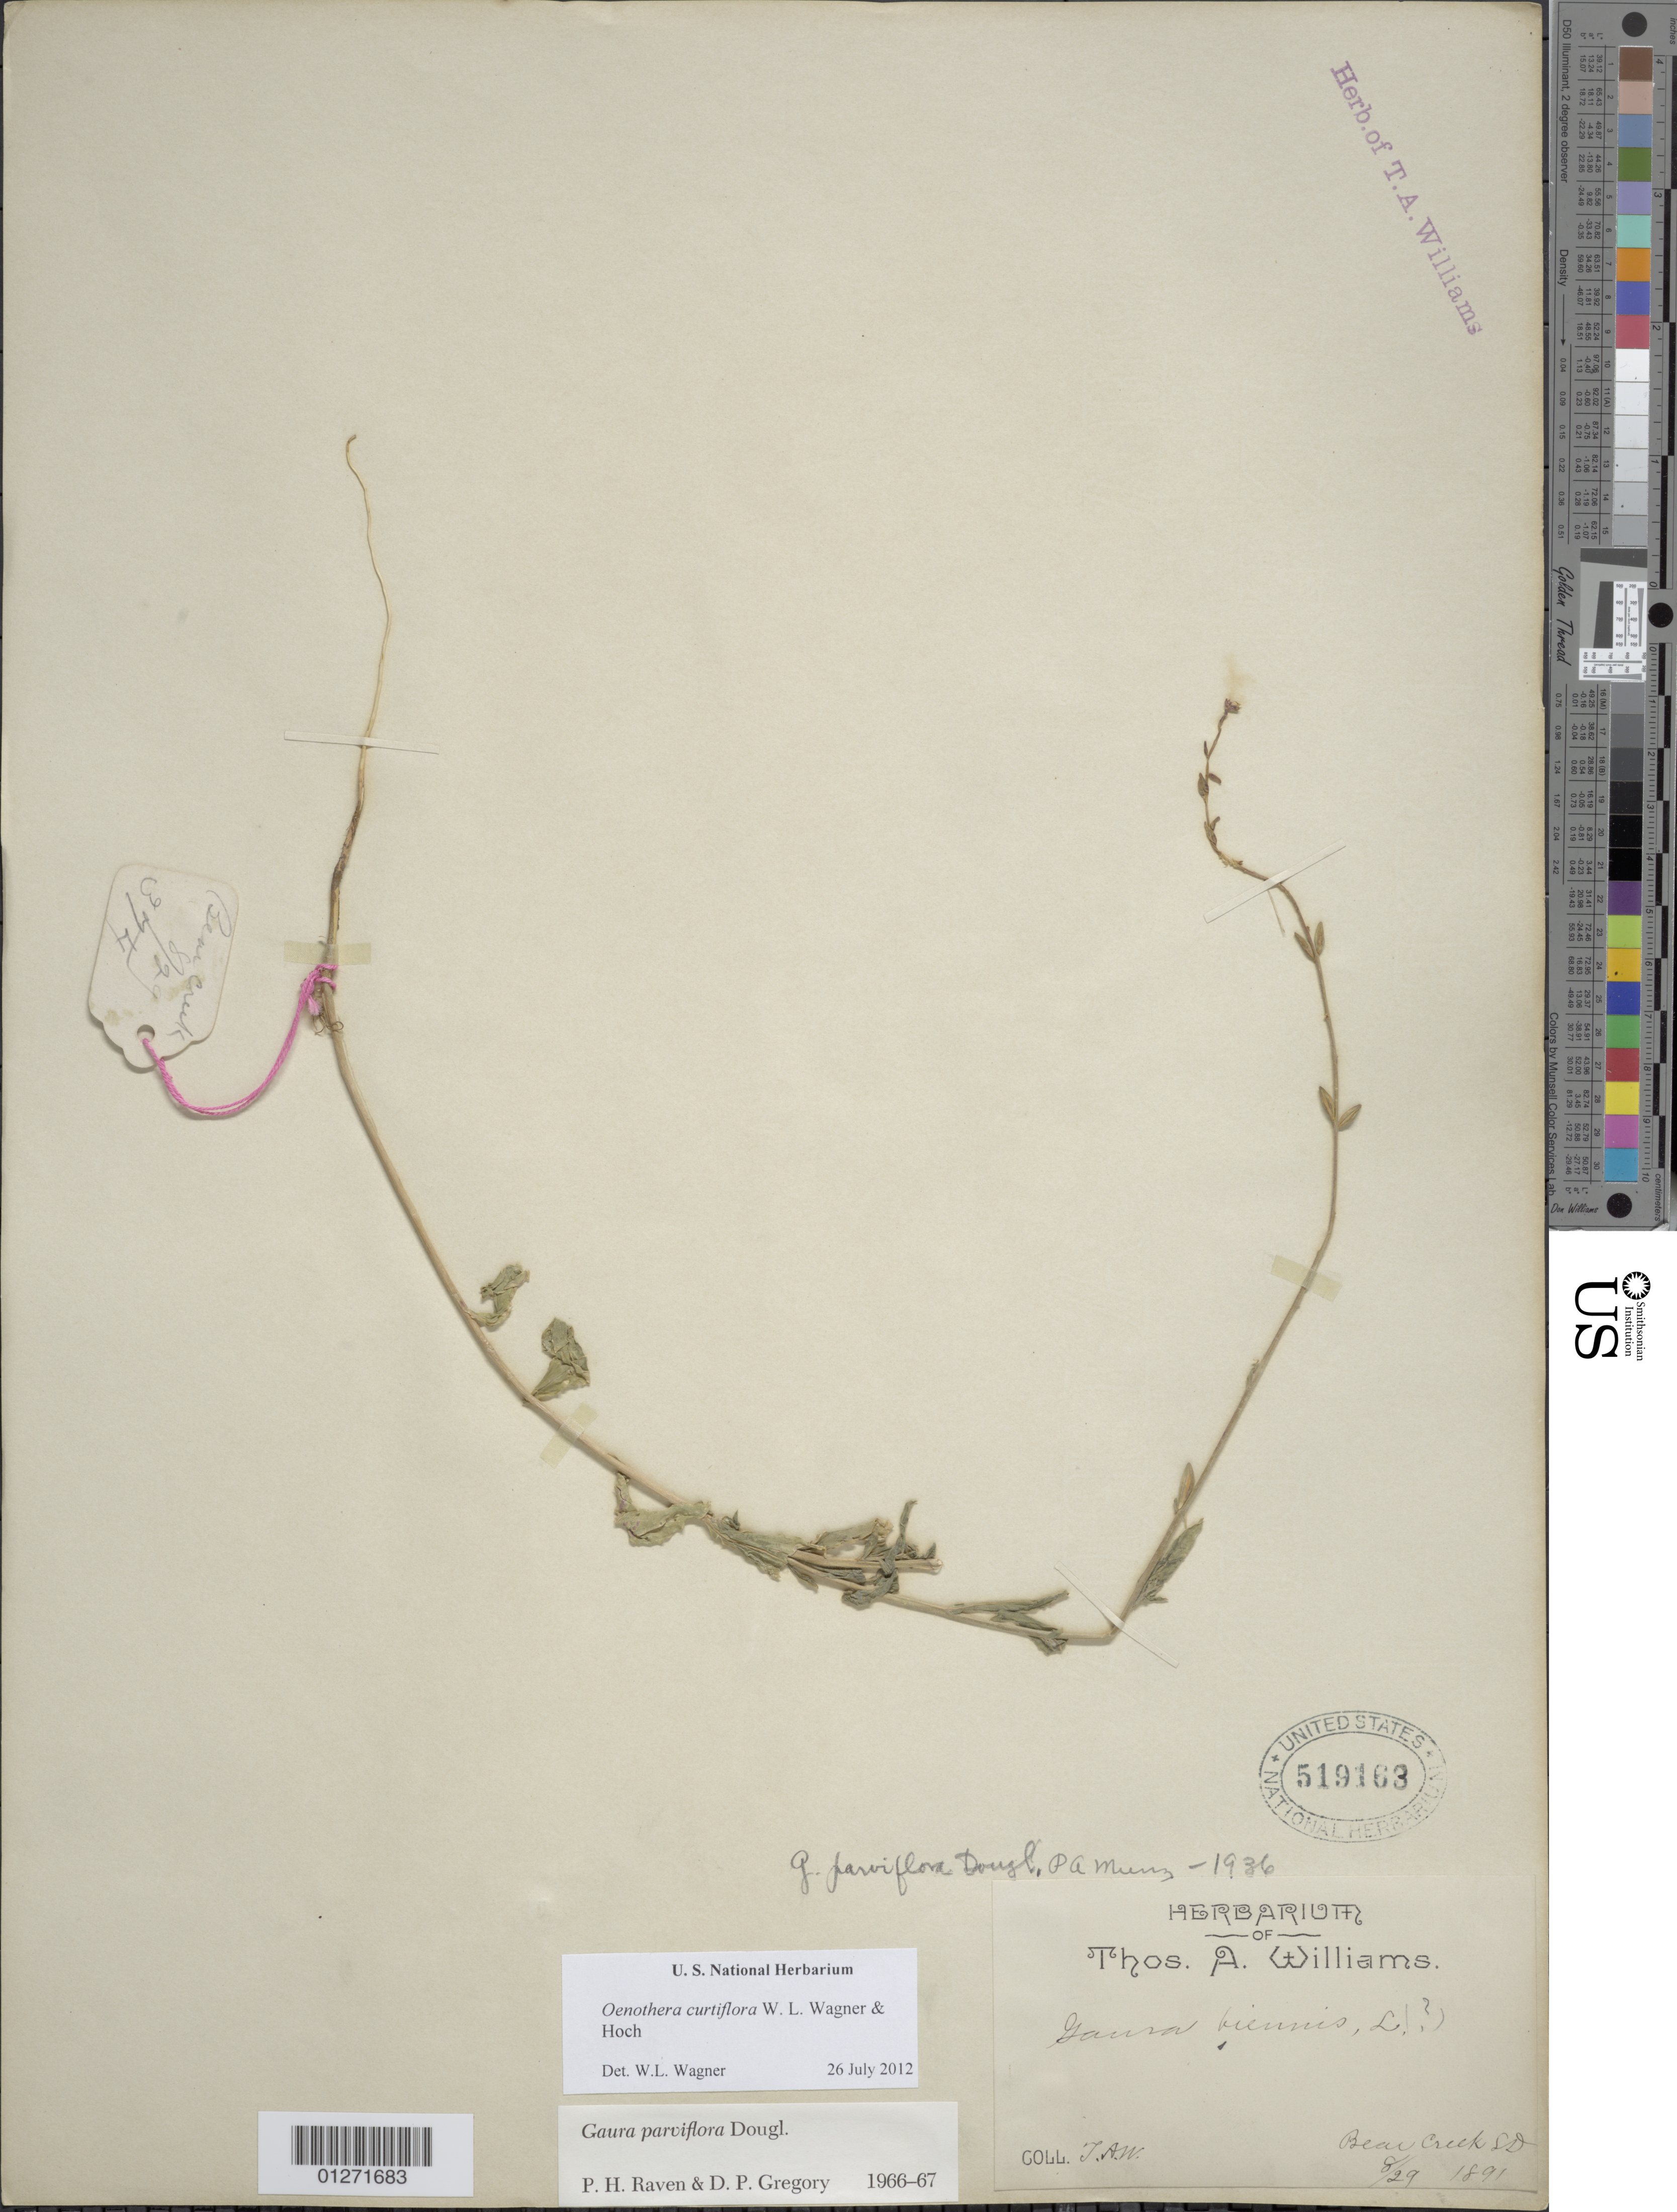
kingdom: Plantae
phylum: Tracheophyta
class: Magnoliopsida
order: Myrtales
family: Onagraceae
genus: Oenothera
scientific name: Oenothera curtiflora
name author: W.L. Wagner & Hoch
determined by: Wagner, W. L., (BOT), Smithsonian Institution - National Museum of Natural History (UNITED STATES)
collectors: T. A. Williams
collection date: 1891-08-29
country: United States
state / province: South Dakota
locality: Bear Creek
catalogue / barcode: US 519163